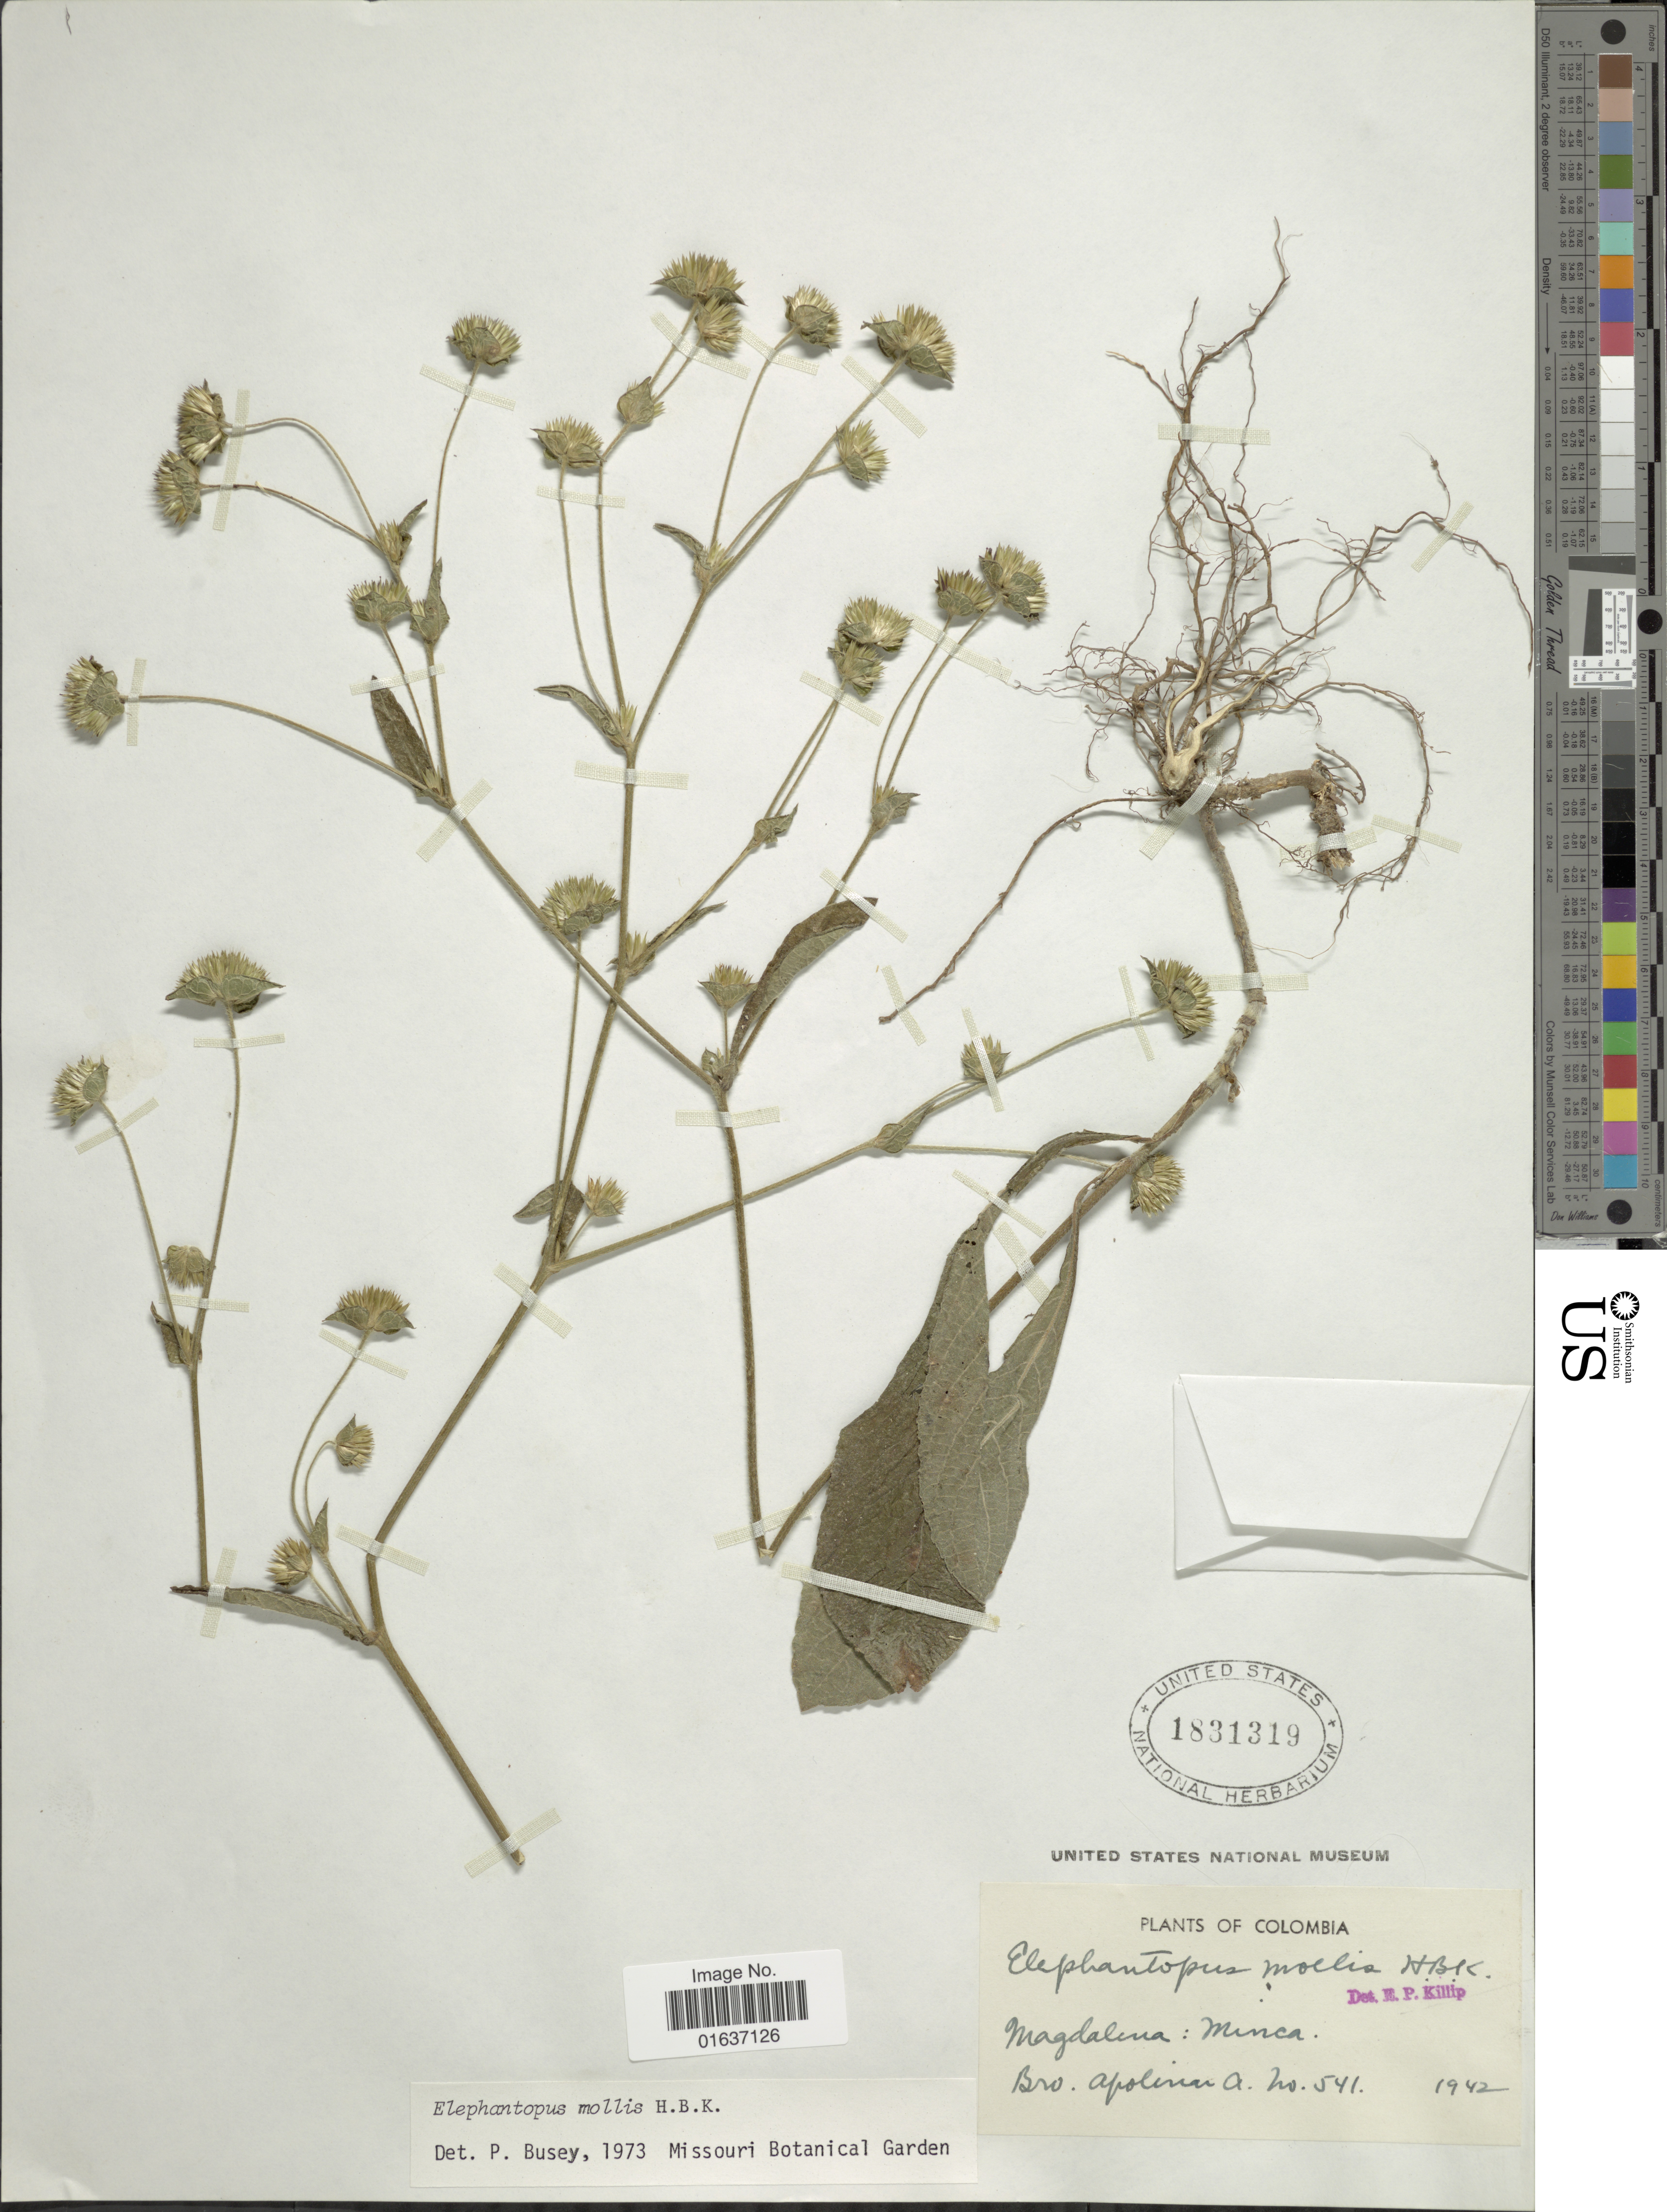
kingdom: Plantae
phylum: Tracheophyta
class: Magnoliopsida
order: Asterales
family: Asteraceae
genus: Elephantopus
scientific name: Elephantopus mollis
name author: Kunth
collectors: Bro. Apolinar A.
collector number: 541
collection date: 1942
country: Colombia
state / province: Magdalena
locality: Minca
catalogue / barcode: US 1831319